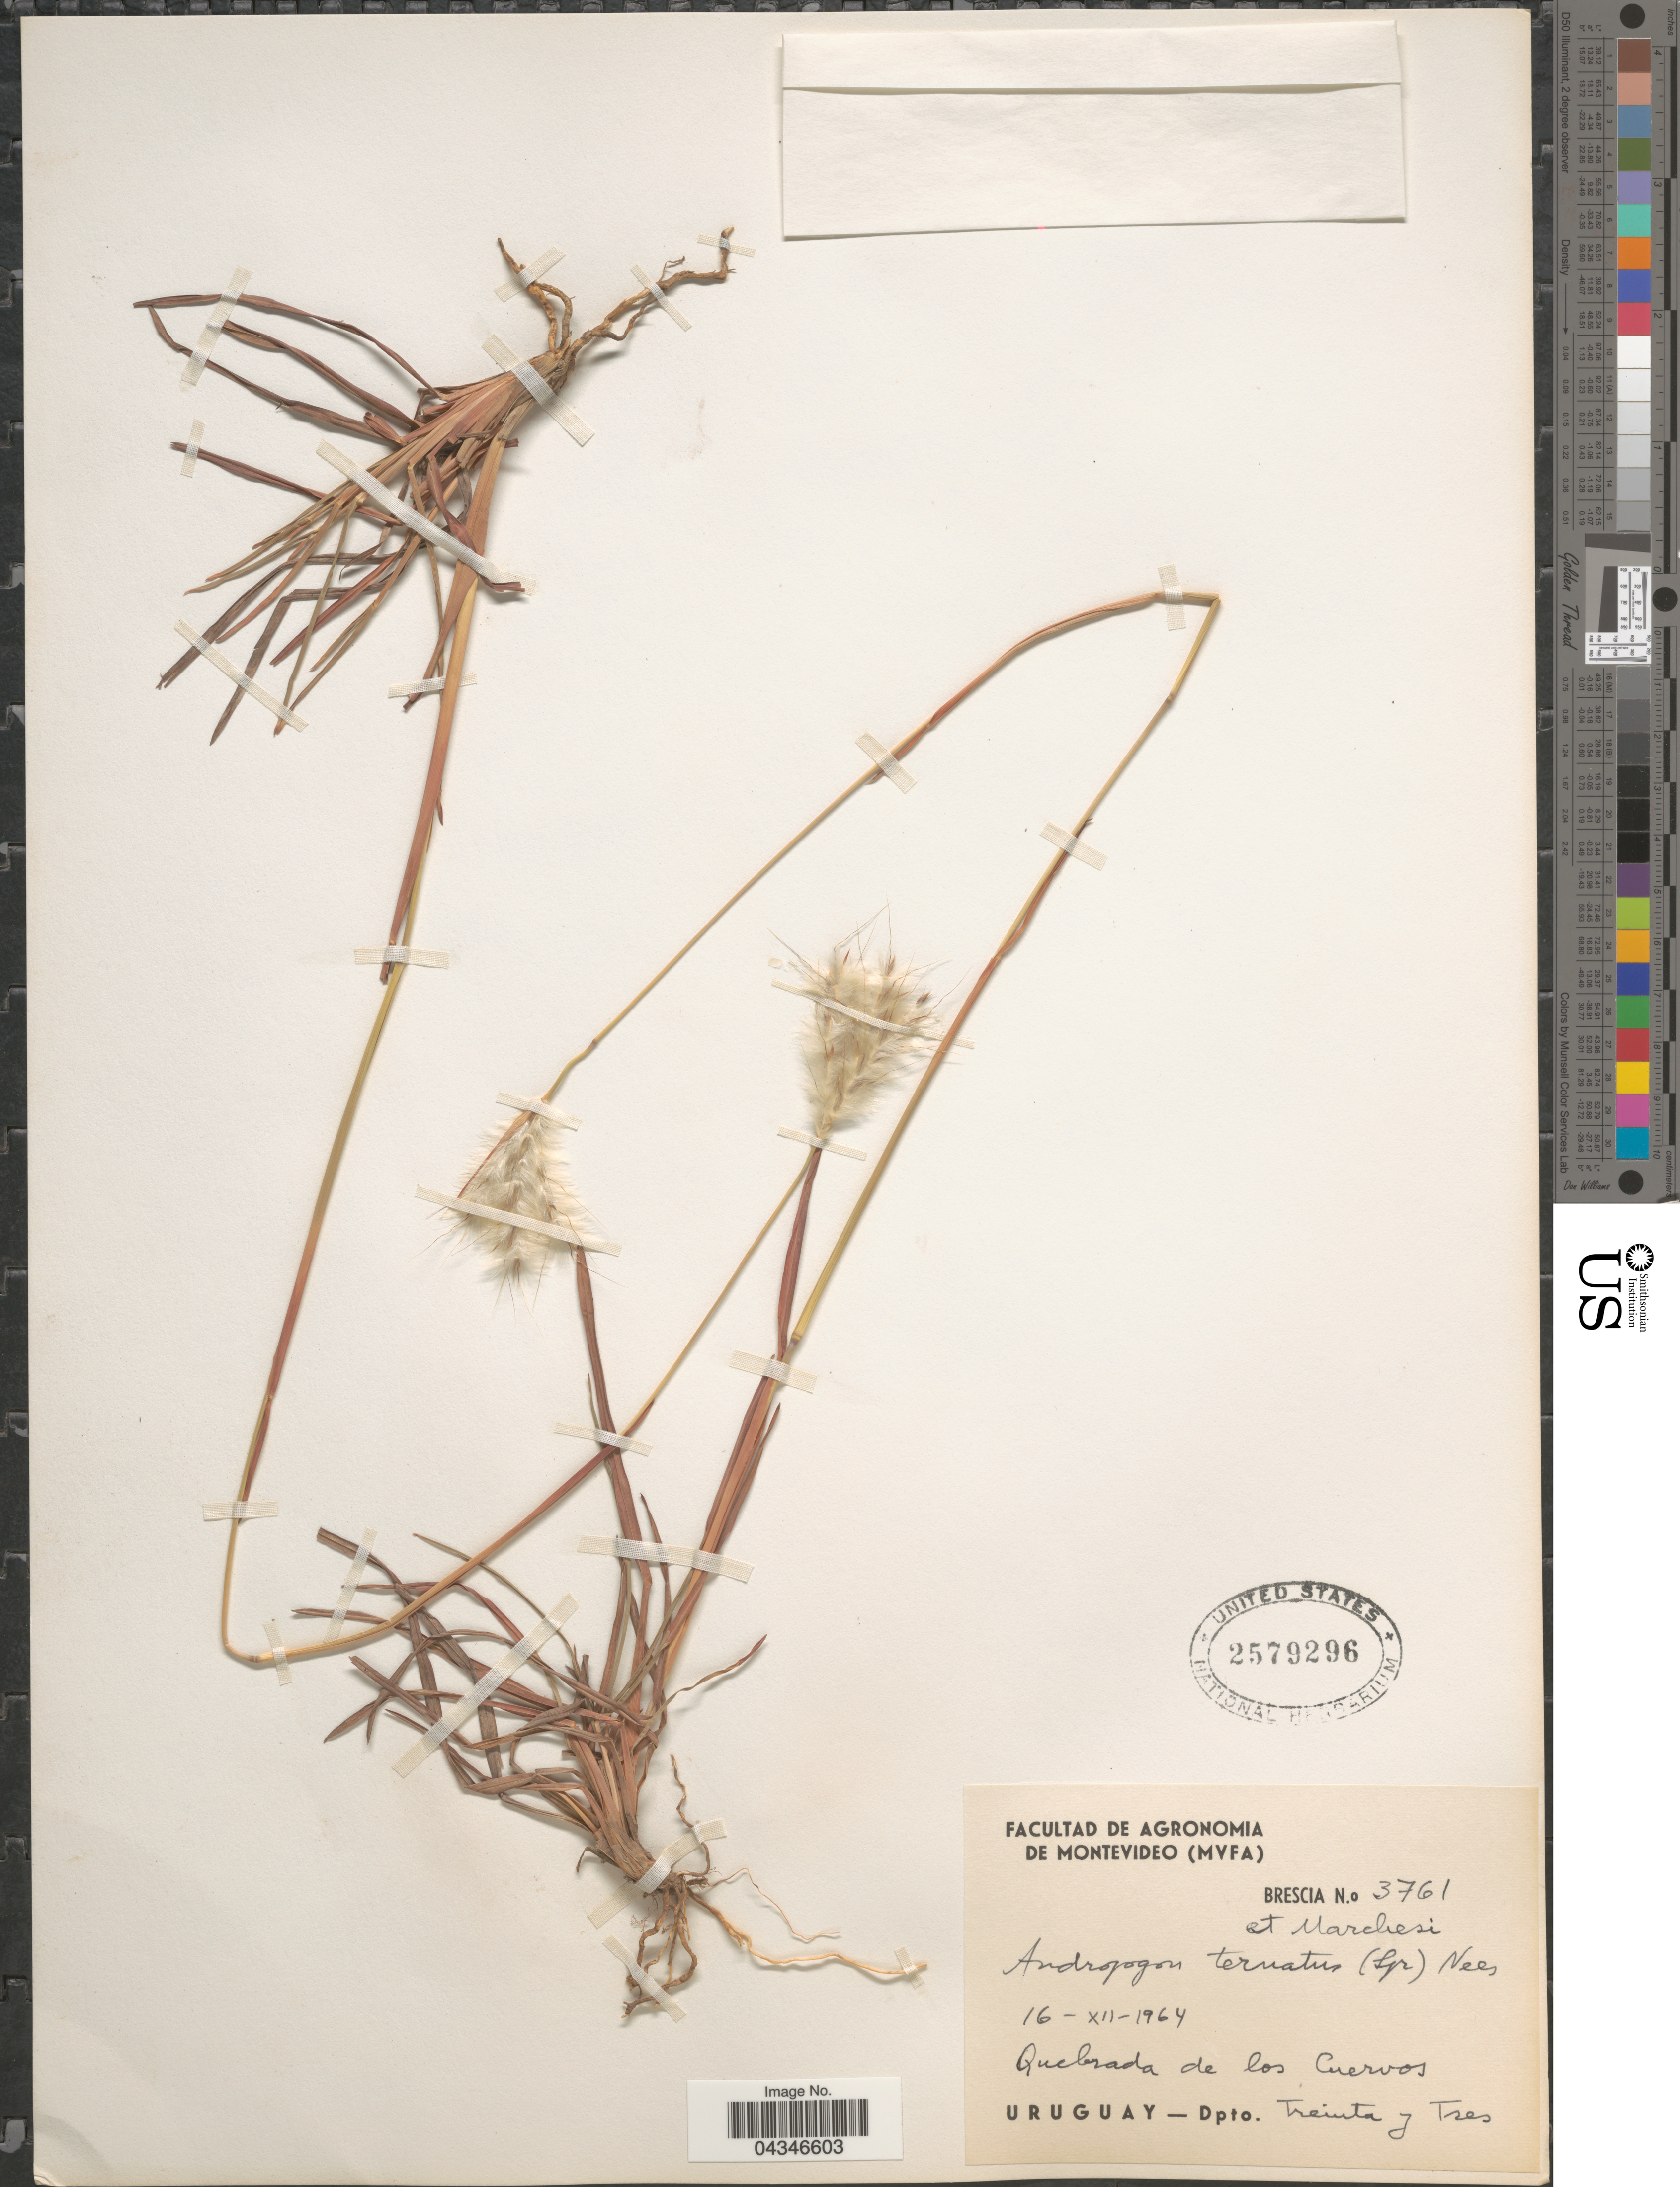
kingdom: Plantae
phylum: Tracheophyta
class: Liliopsida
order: Poales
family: Poaceae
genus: Andropogon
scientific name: Andropogon vetus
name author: Sohns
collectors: -. Brescia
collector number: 3761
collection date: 1964-12-16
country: Uruguay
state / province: Treinta y Tres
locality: Quebrada de los Cuervos. Dpto. Treinta y Tres.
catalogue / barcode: US 2579296